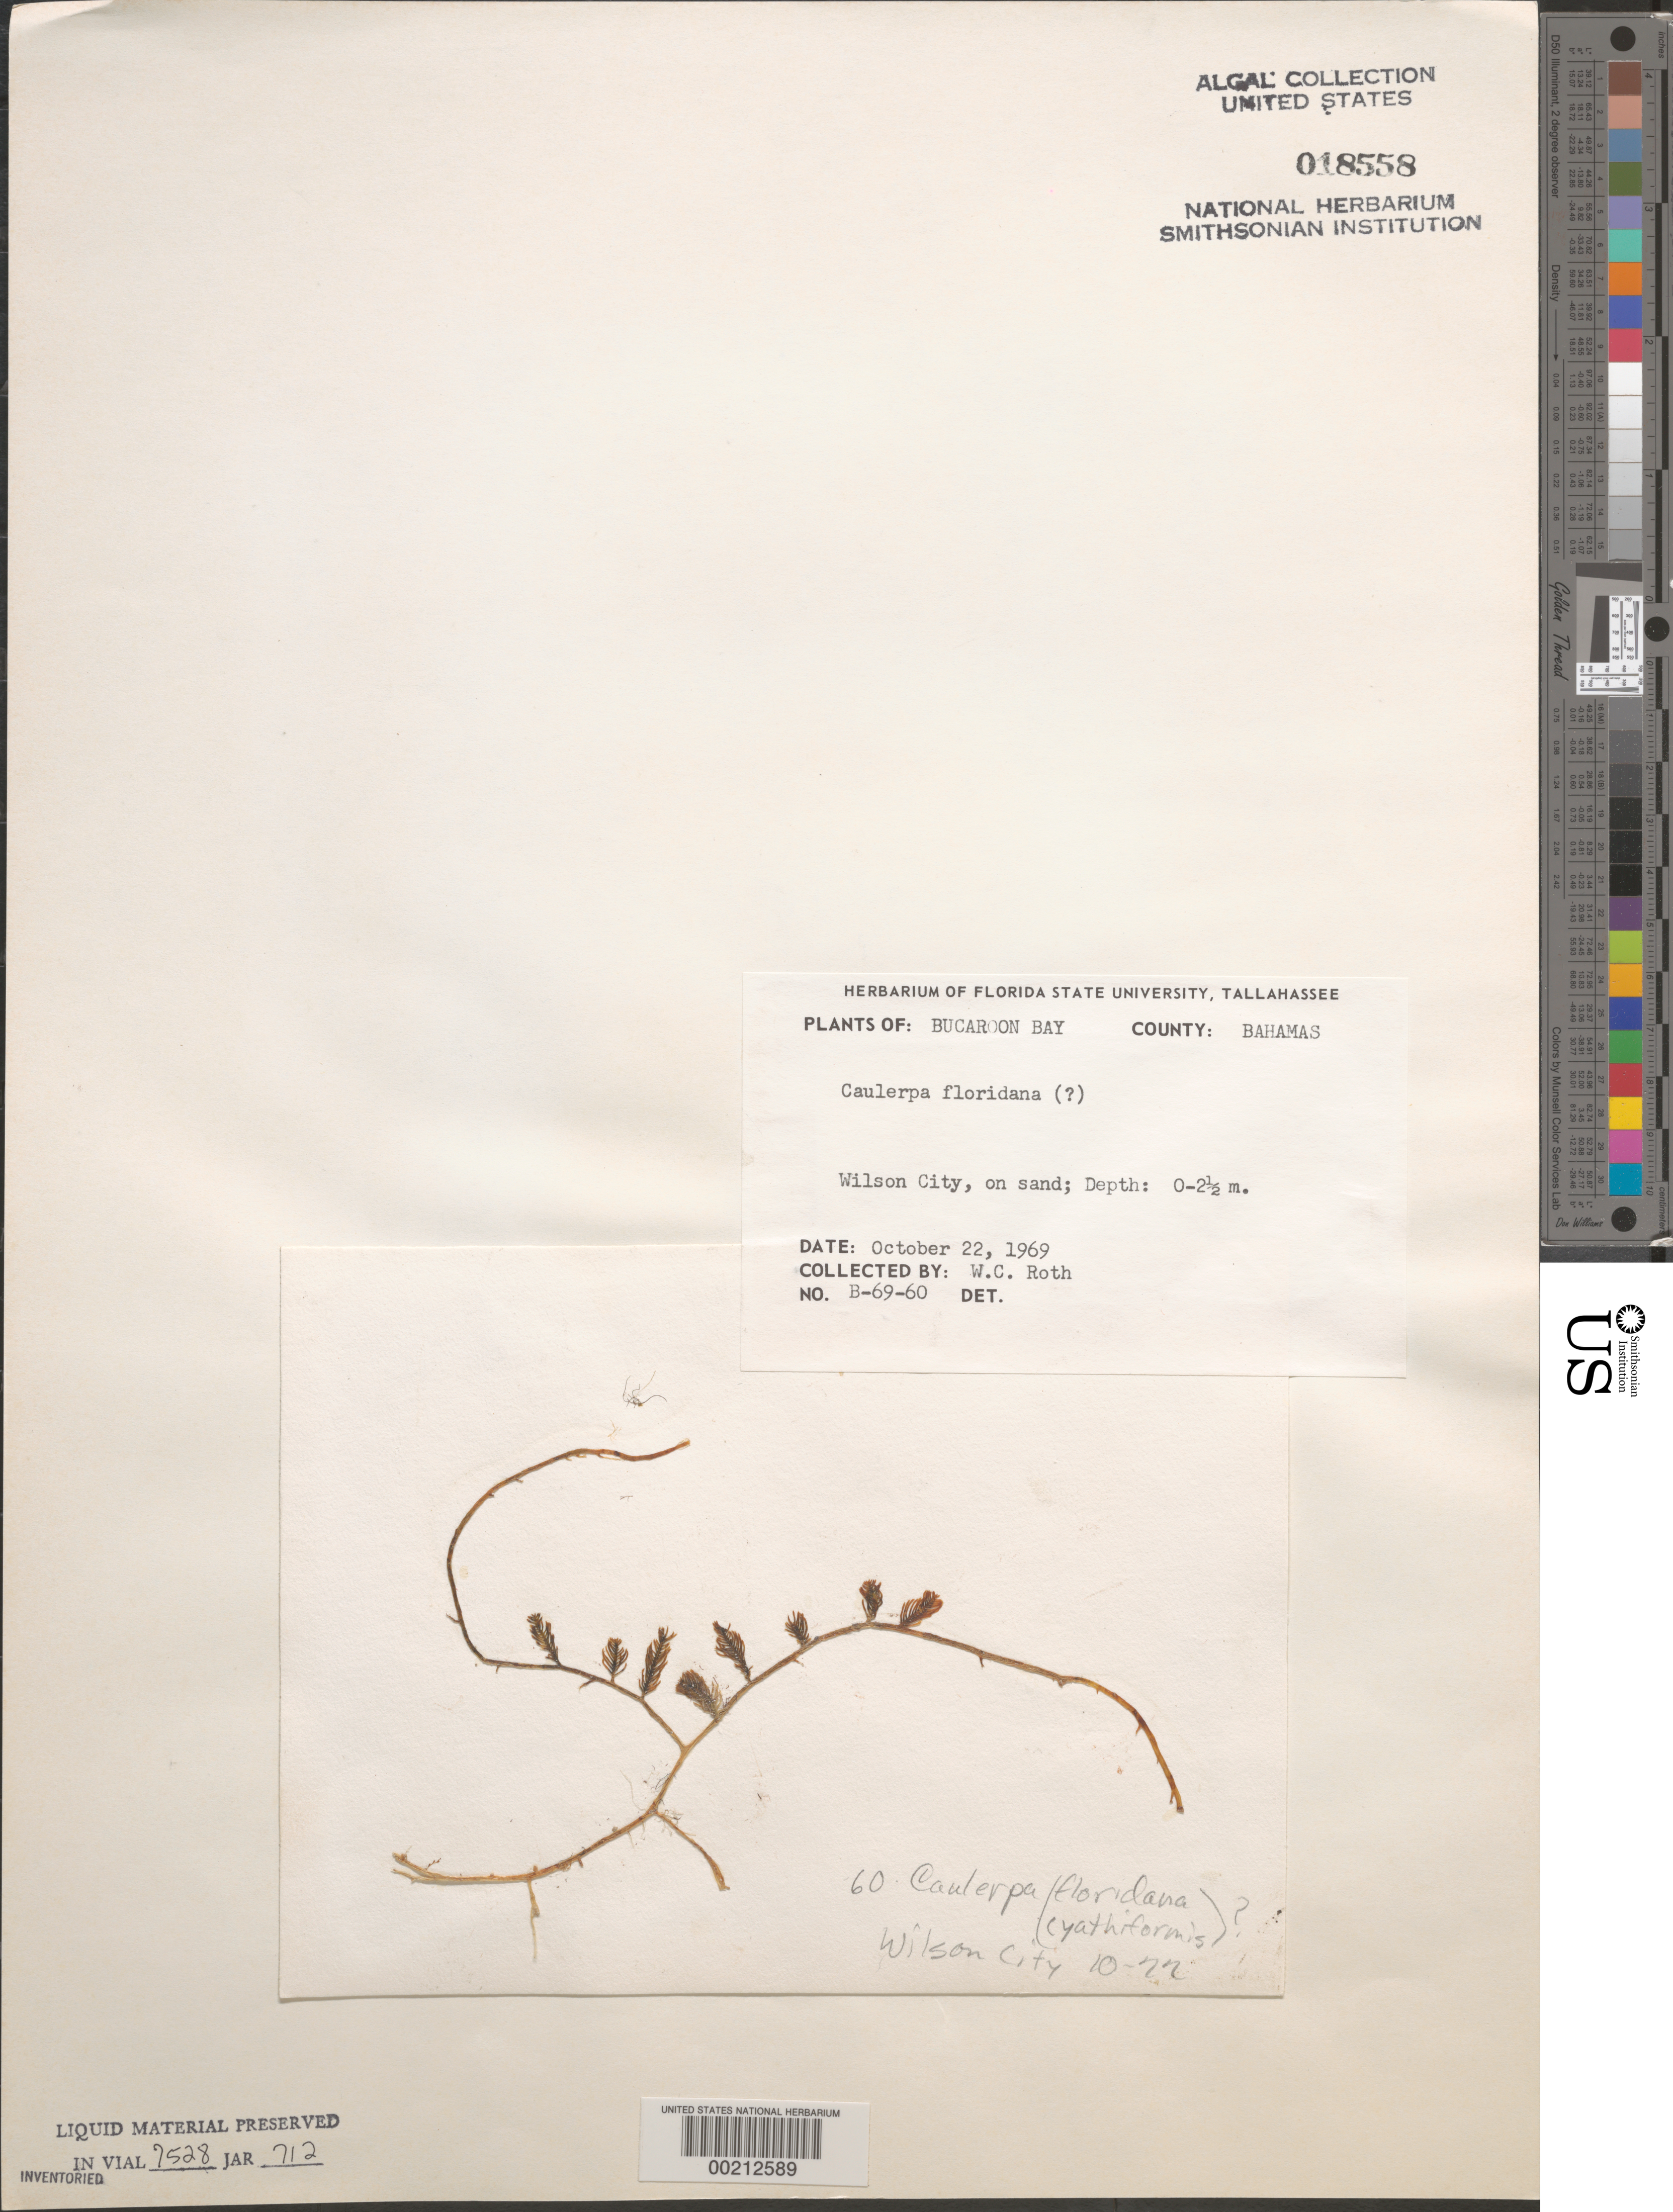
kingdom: Plantae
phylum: Chlorophyta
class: Ulvophyceae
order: Bryopsidales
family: Caulerpaceae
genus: Caulerpa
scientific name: Caulerpa floridana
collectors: W. C. Roth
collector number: B-69-60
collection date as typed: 22 Oct 1969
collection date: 1969-10-22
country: Bahamas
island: Great Abaco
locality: Wilson City, Buckaroon Bay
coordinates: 26 22'00" N, 77 02'00" W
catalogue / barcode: US 18558